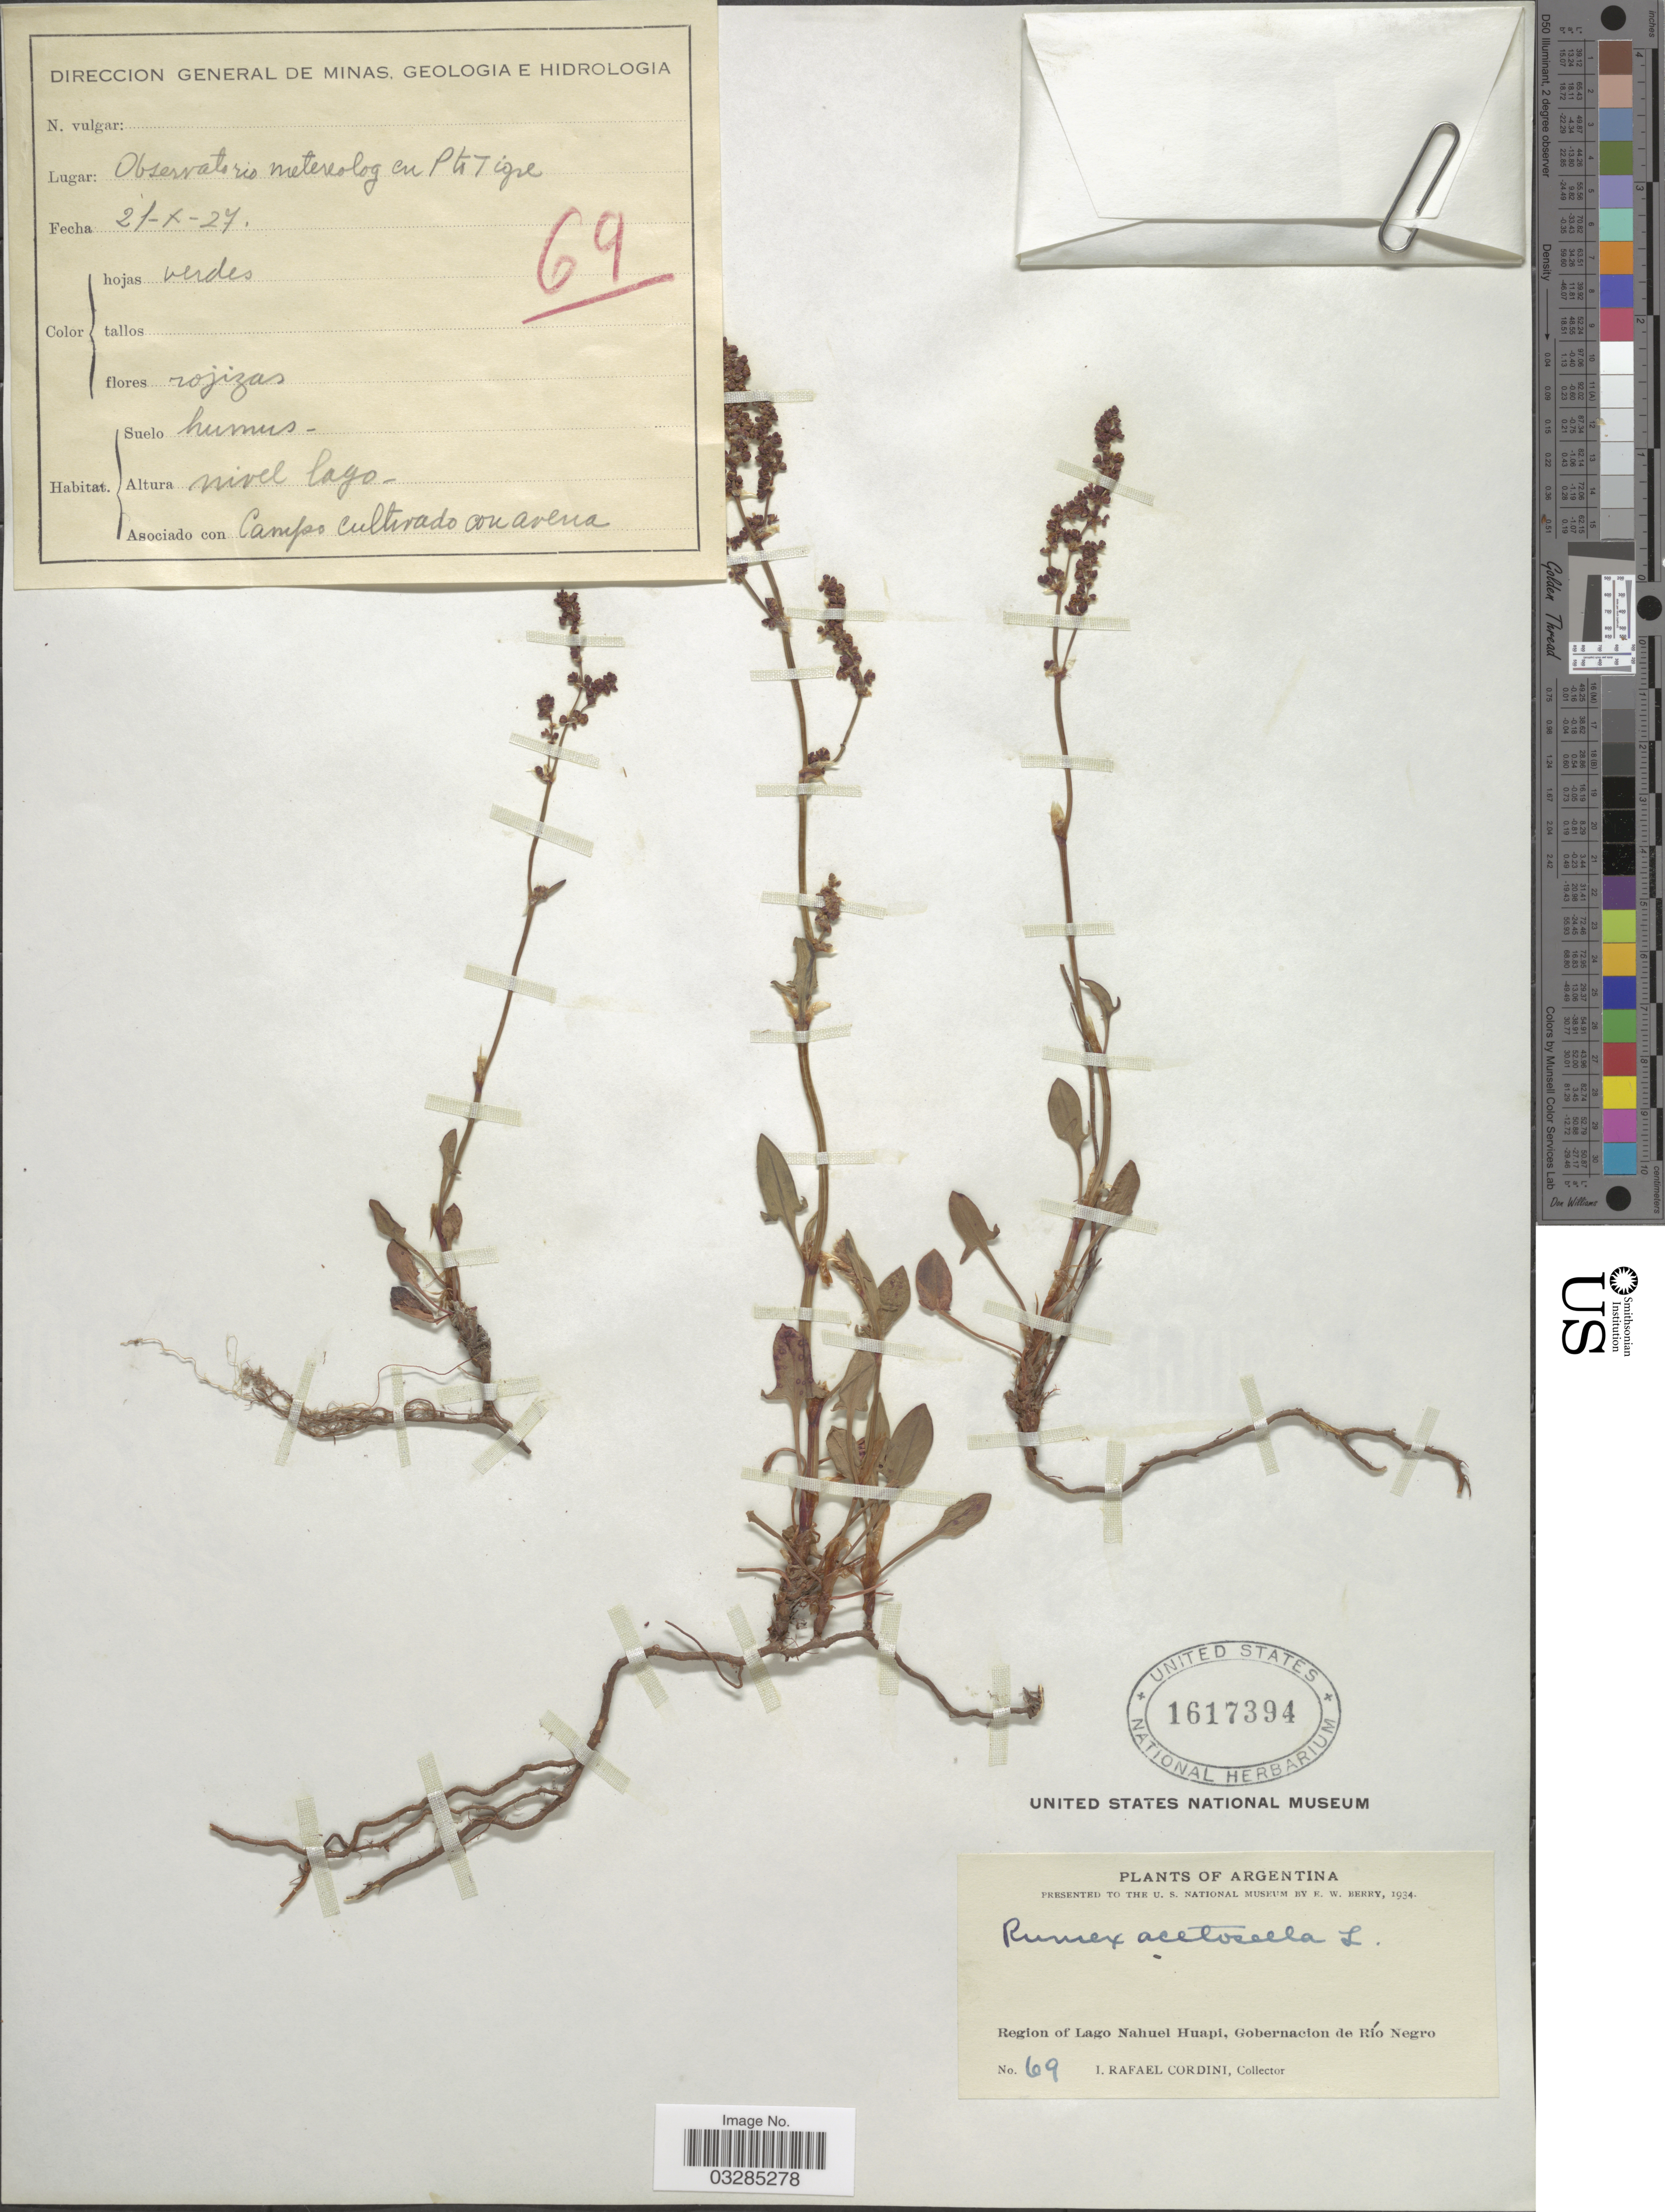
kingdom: Plantae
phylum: Tracheophyta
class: Magnoliopsida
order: Caryophyllales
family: Polygonaceae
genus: Rumex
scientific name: Rumex acetosella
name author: L.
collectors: I. Cordini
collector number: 69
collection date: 1927-10-21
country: Argentina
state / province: Rio Negro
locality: Region of Lago Nahuel Huapi, Gobernacion de Río Negro.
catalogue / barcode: US 1617394